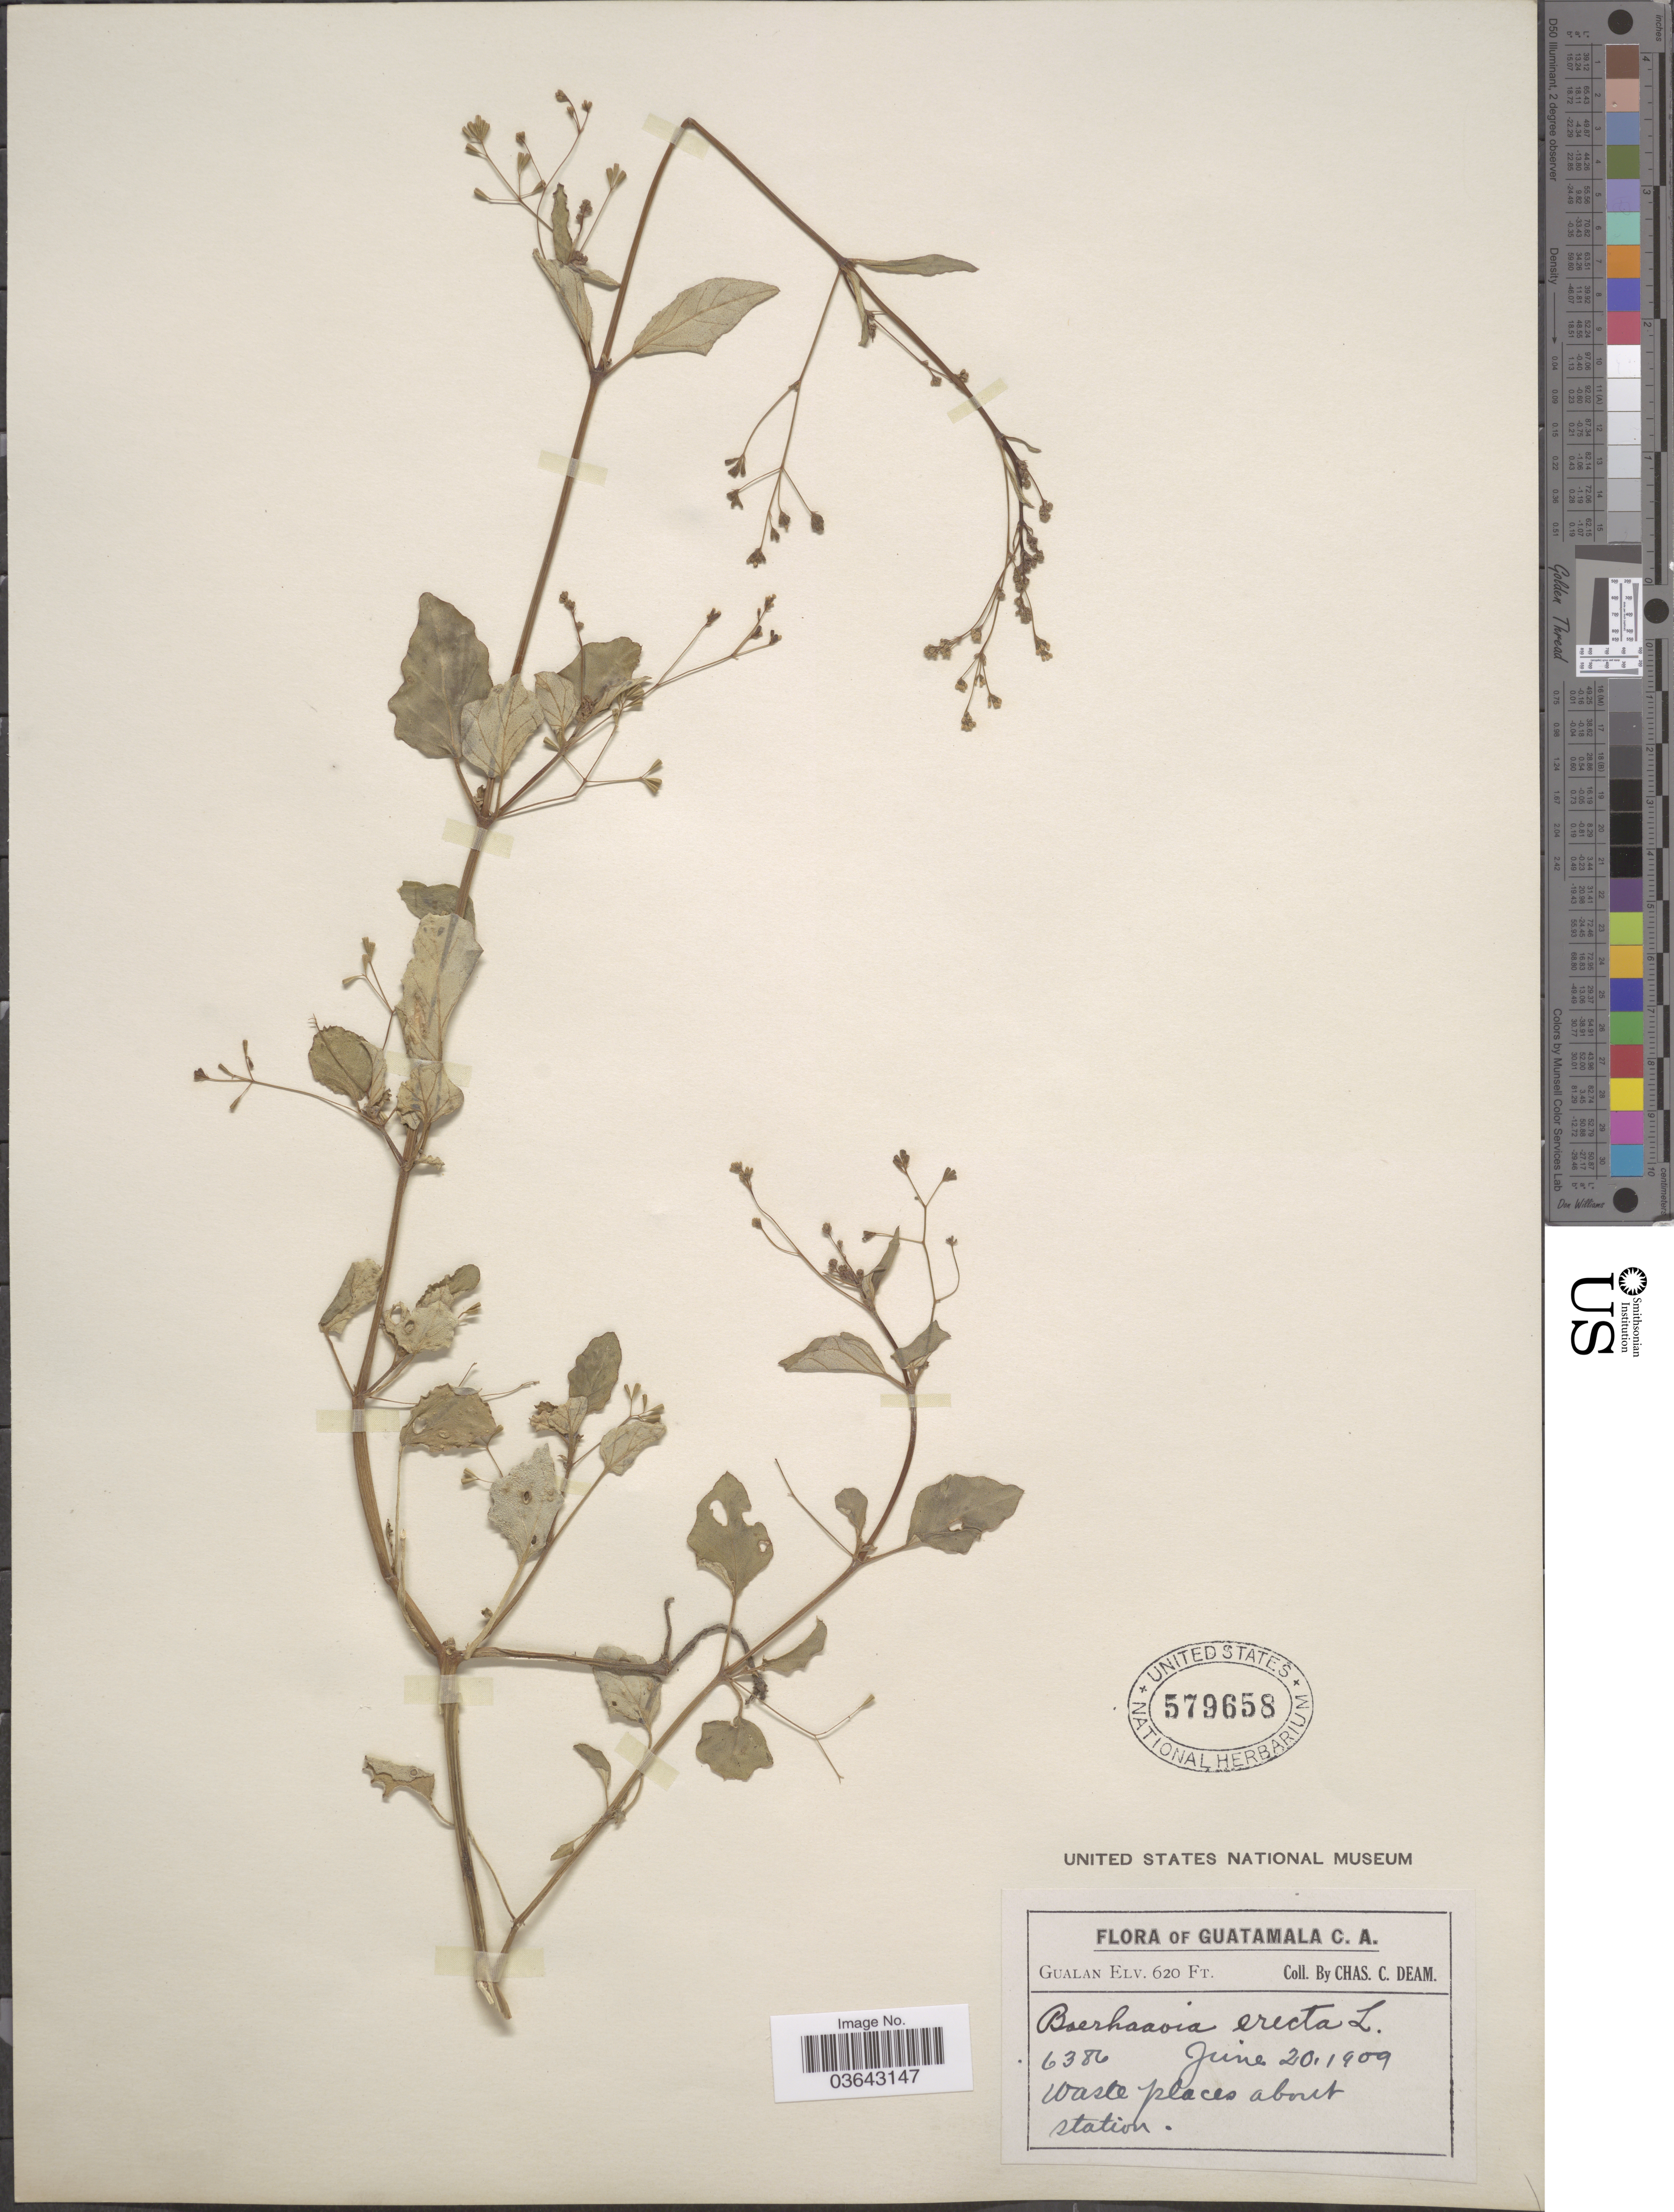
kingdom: Plantae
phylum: Tracheophyta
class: Magnoliopsida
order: Caryophyllales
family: Nyctaginaceae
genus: Boerhavia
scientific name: Boerhavia erecta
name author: L.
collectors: C. C. Deam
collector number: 6386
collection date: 1909-06-20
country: Guatemala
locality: Guatamala. Gualan.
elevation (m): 189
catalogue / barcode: US 579658